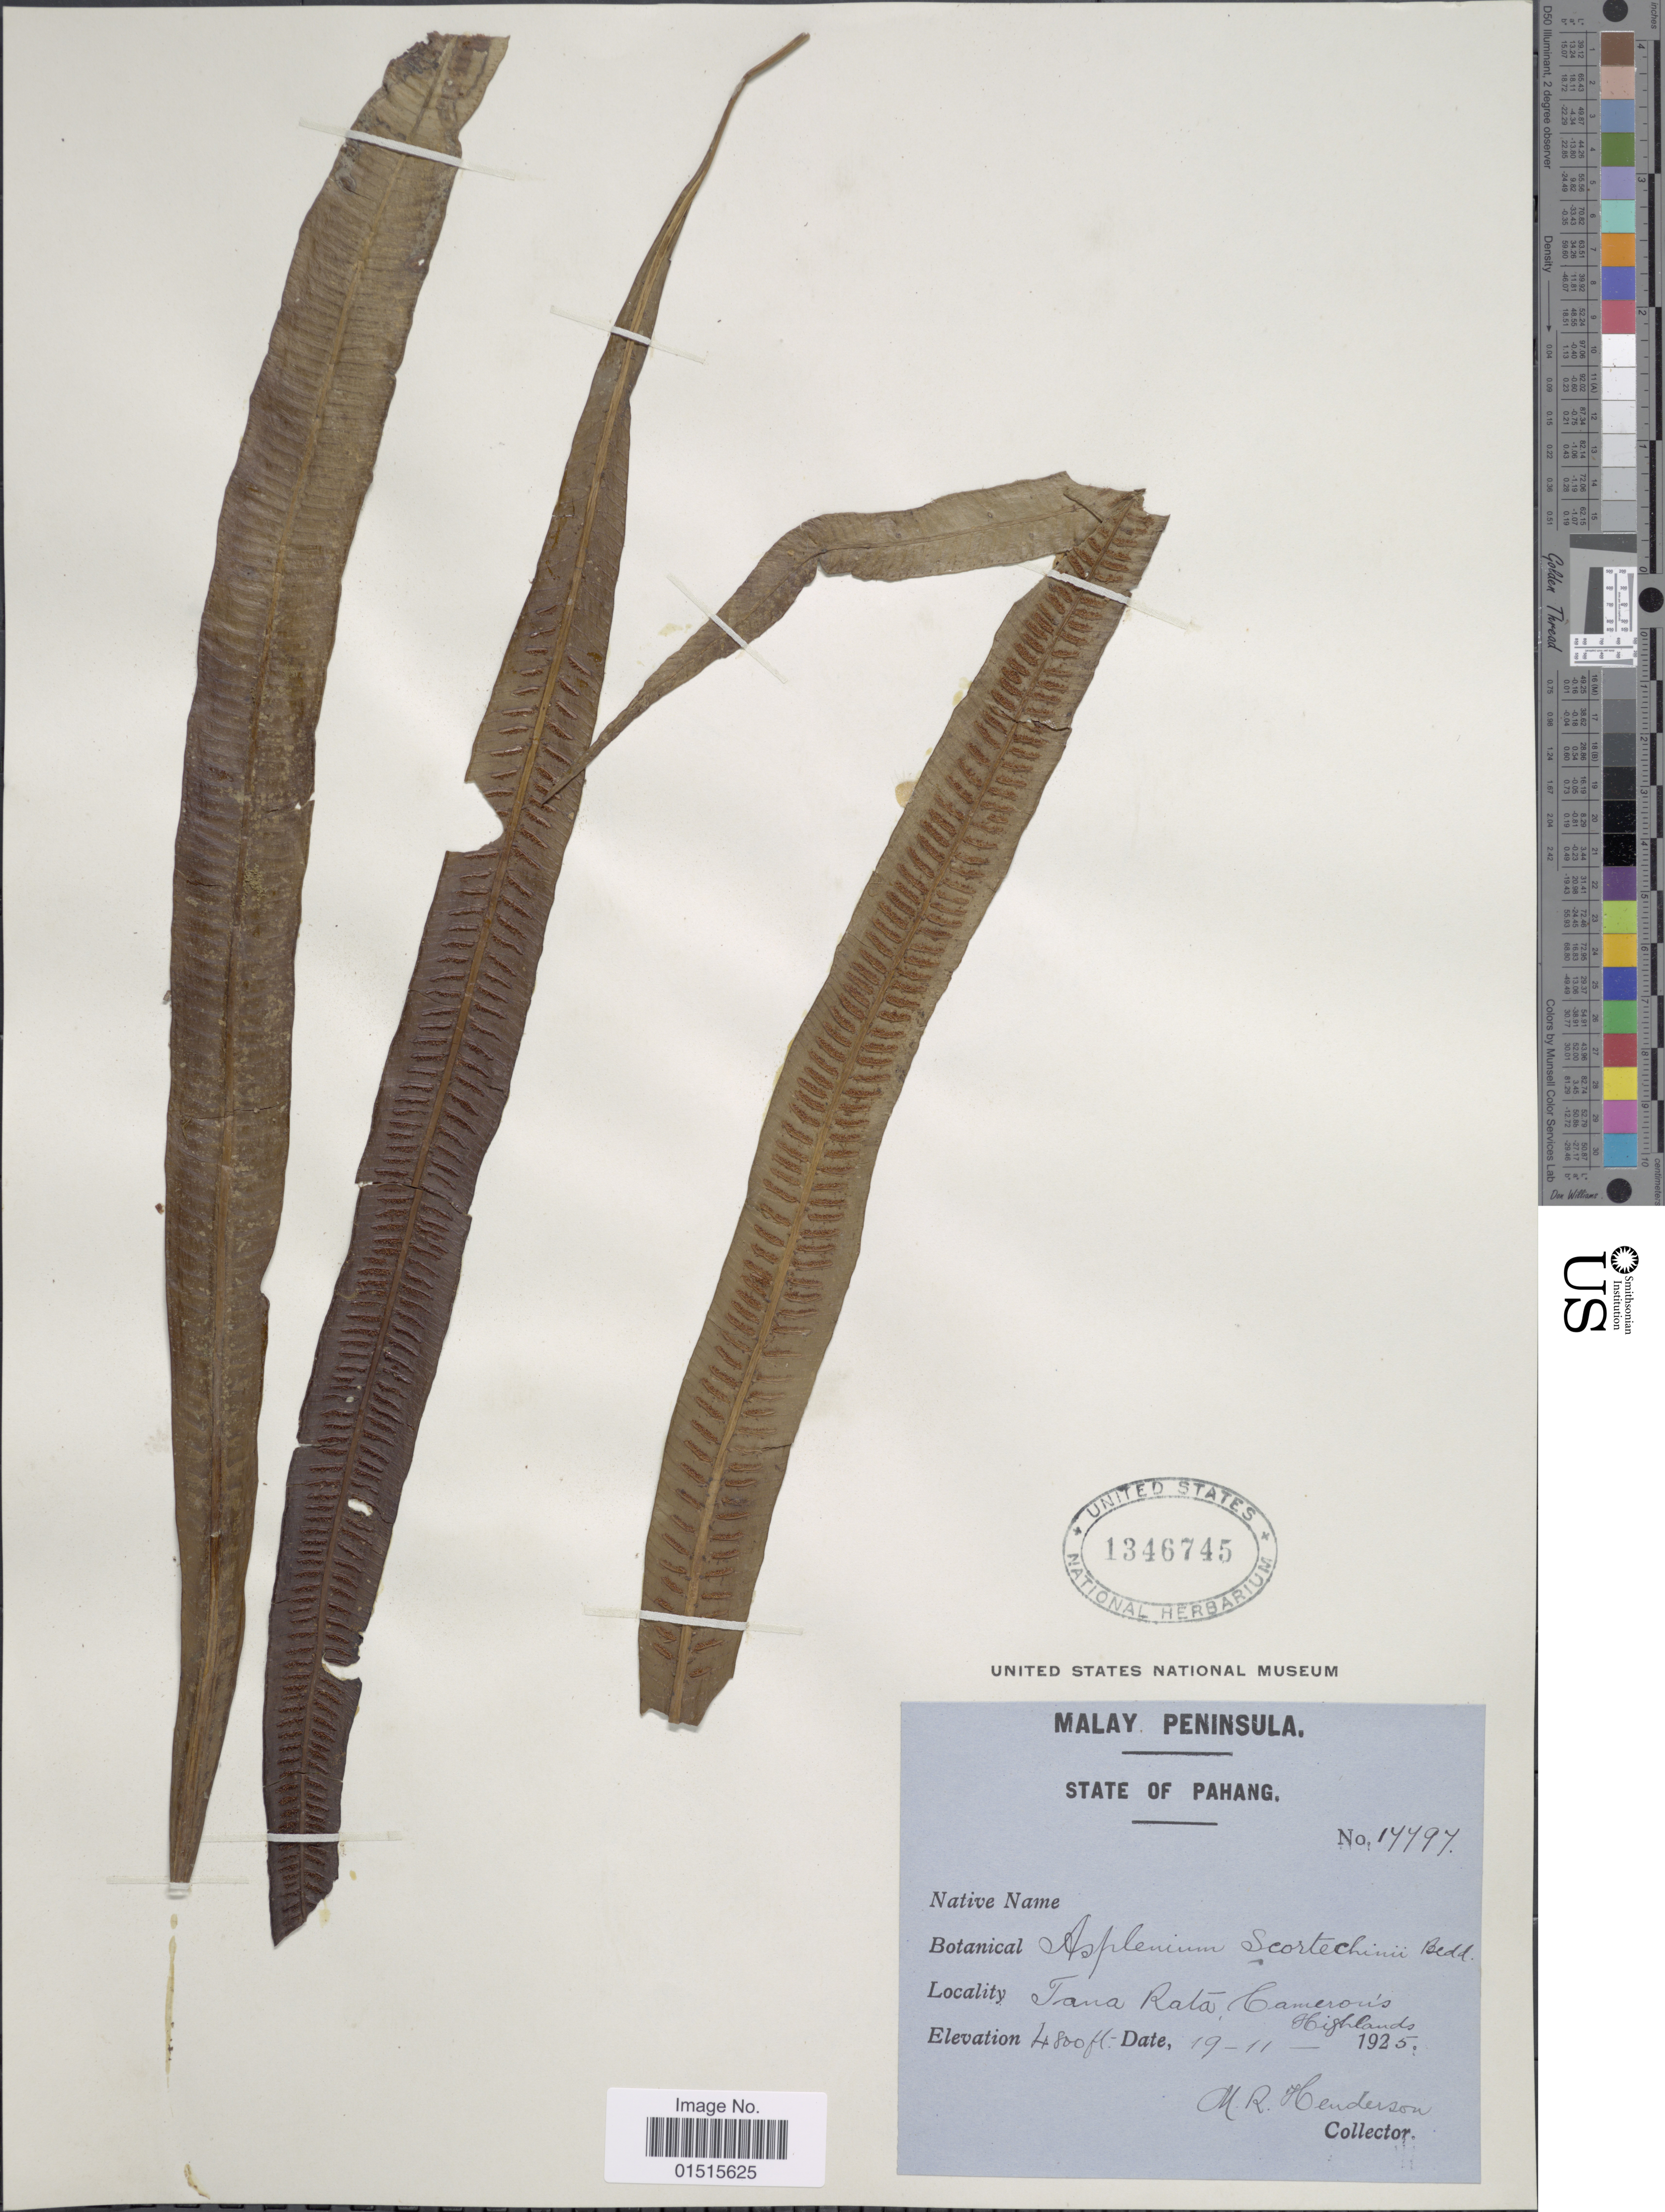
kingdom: Plantae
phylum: Tracheophyta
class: Polypodiopsida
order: Polypodiales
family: Aspleniaceae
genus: Asplenium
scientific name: Asplenium scortechinii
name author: Bedd.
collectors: M. Henderson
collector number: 17797*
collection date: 1925-11-19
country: Malaysia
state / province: Pahang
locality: Malay Peninsula, Tana Rata, Cameron Highlands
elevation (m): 1463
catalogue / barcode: US 1346745